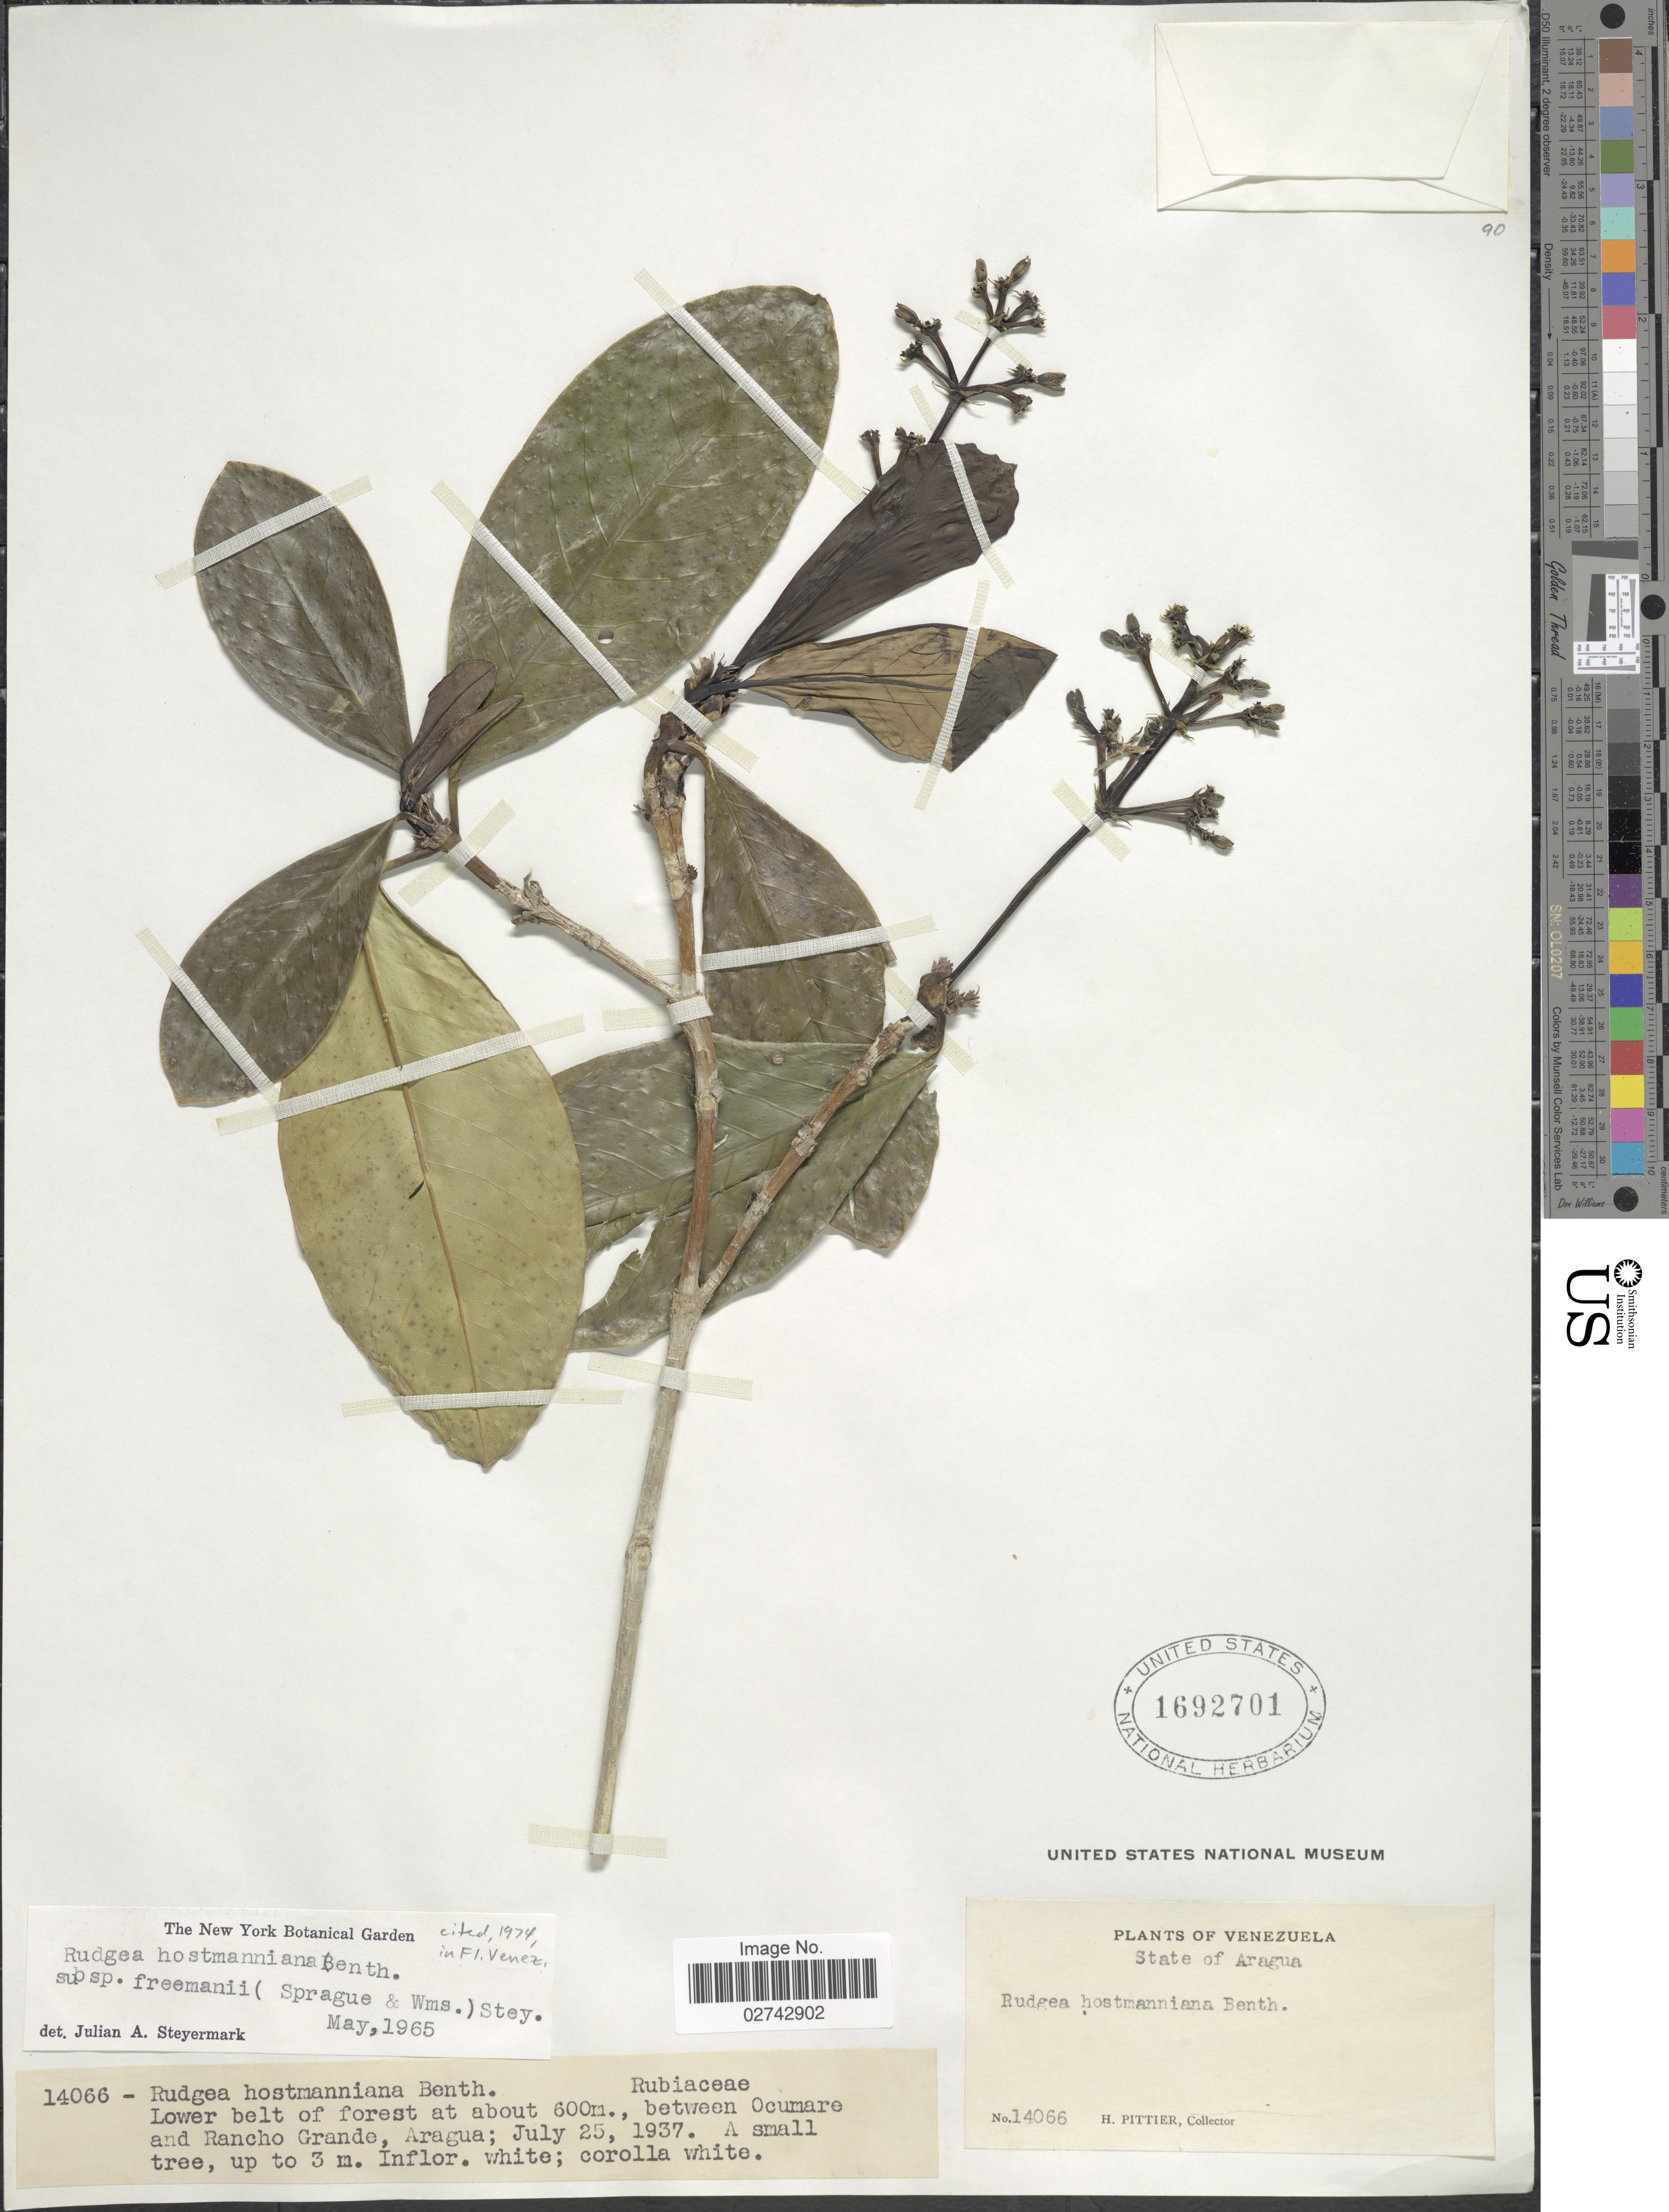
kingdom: Plantae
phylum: Tracheophyta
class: Magnoliopsida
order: Gentianales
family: Rubiaceae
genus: Rudgea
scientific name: Rudgea hostmanniana subsp. freemanii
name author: (C. Sprague & R.O. Williams ex R.O. Williams & Cheesman) Steyerm.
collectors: H. F. Pittier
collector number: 14066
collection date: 1937-07-25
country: Venezuela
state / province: Aragua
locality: Between Ocumare and Rancho Grande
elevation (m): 600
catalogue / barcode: US 1692701